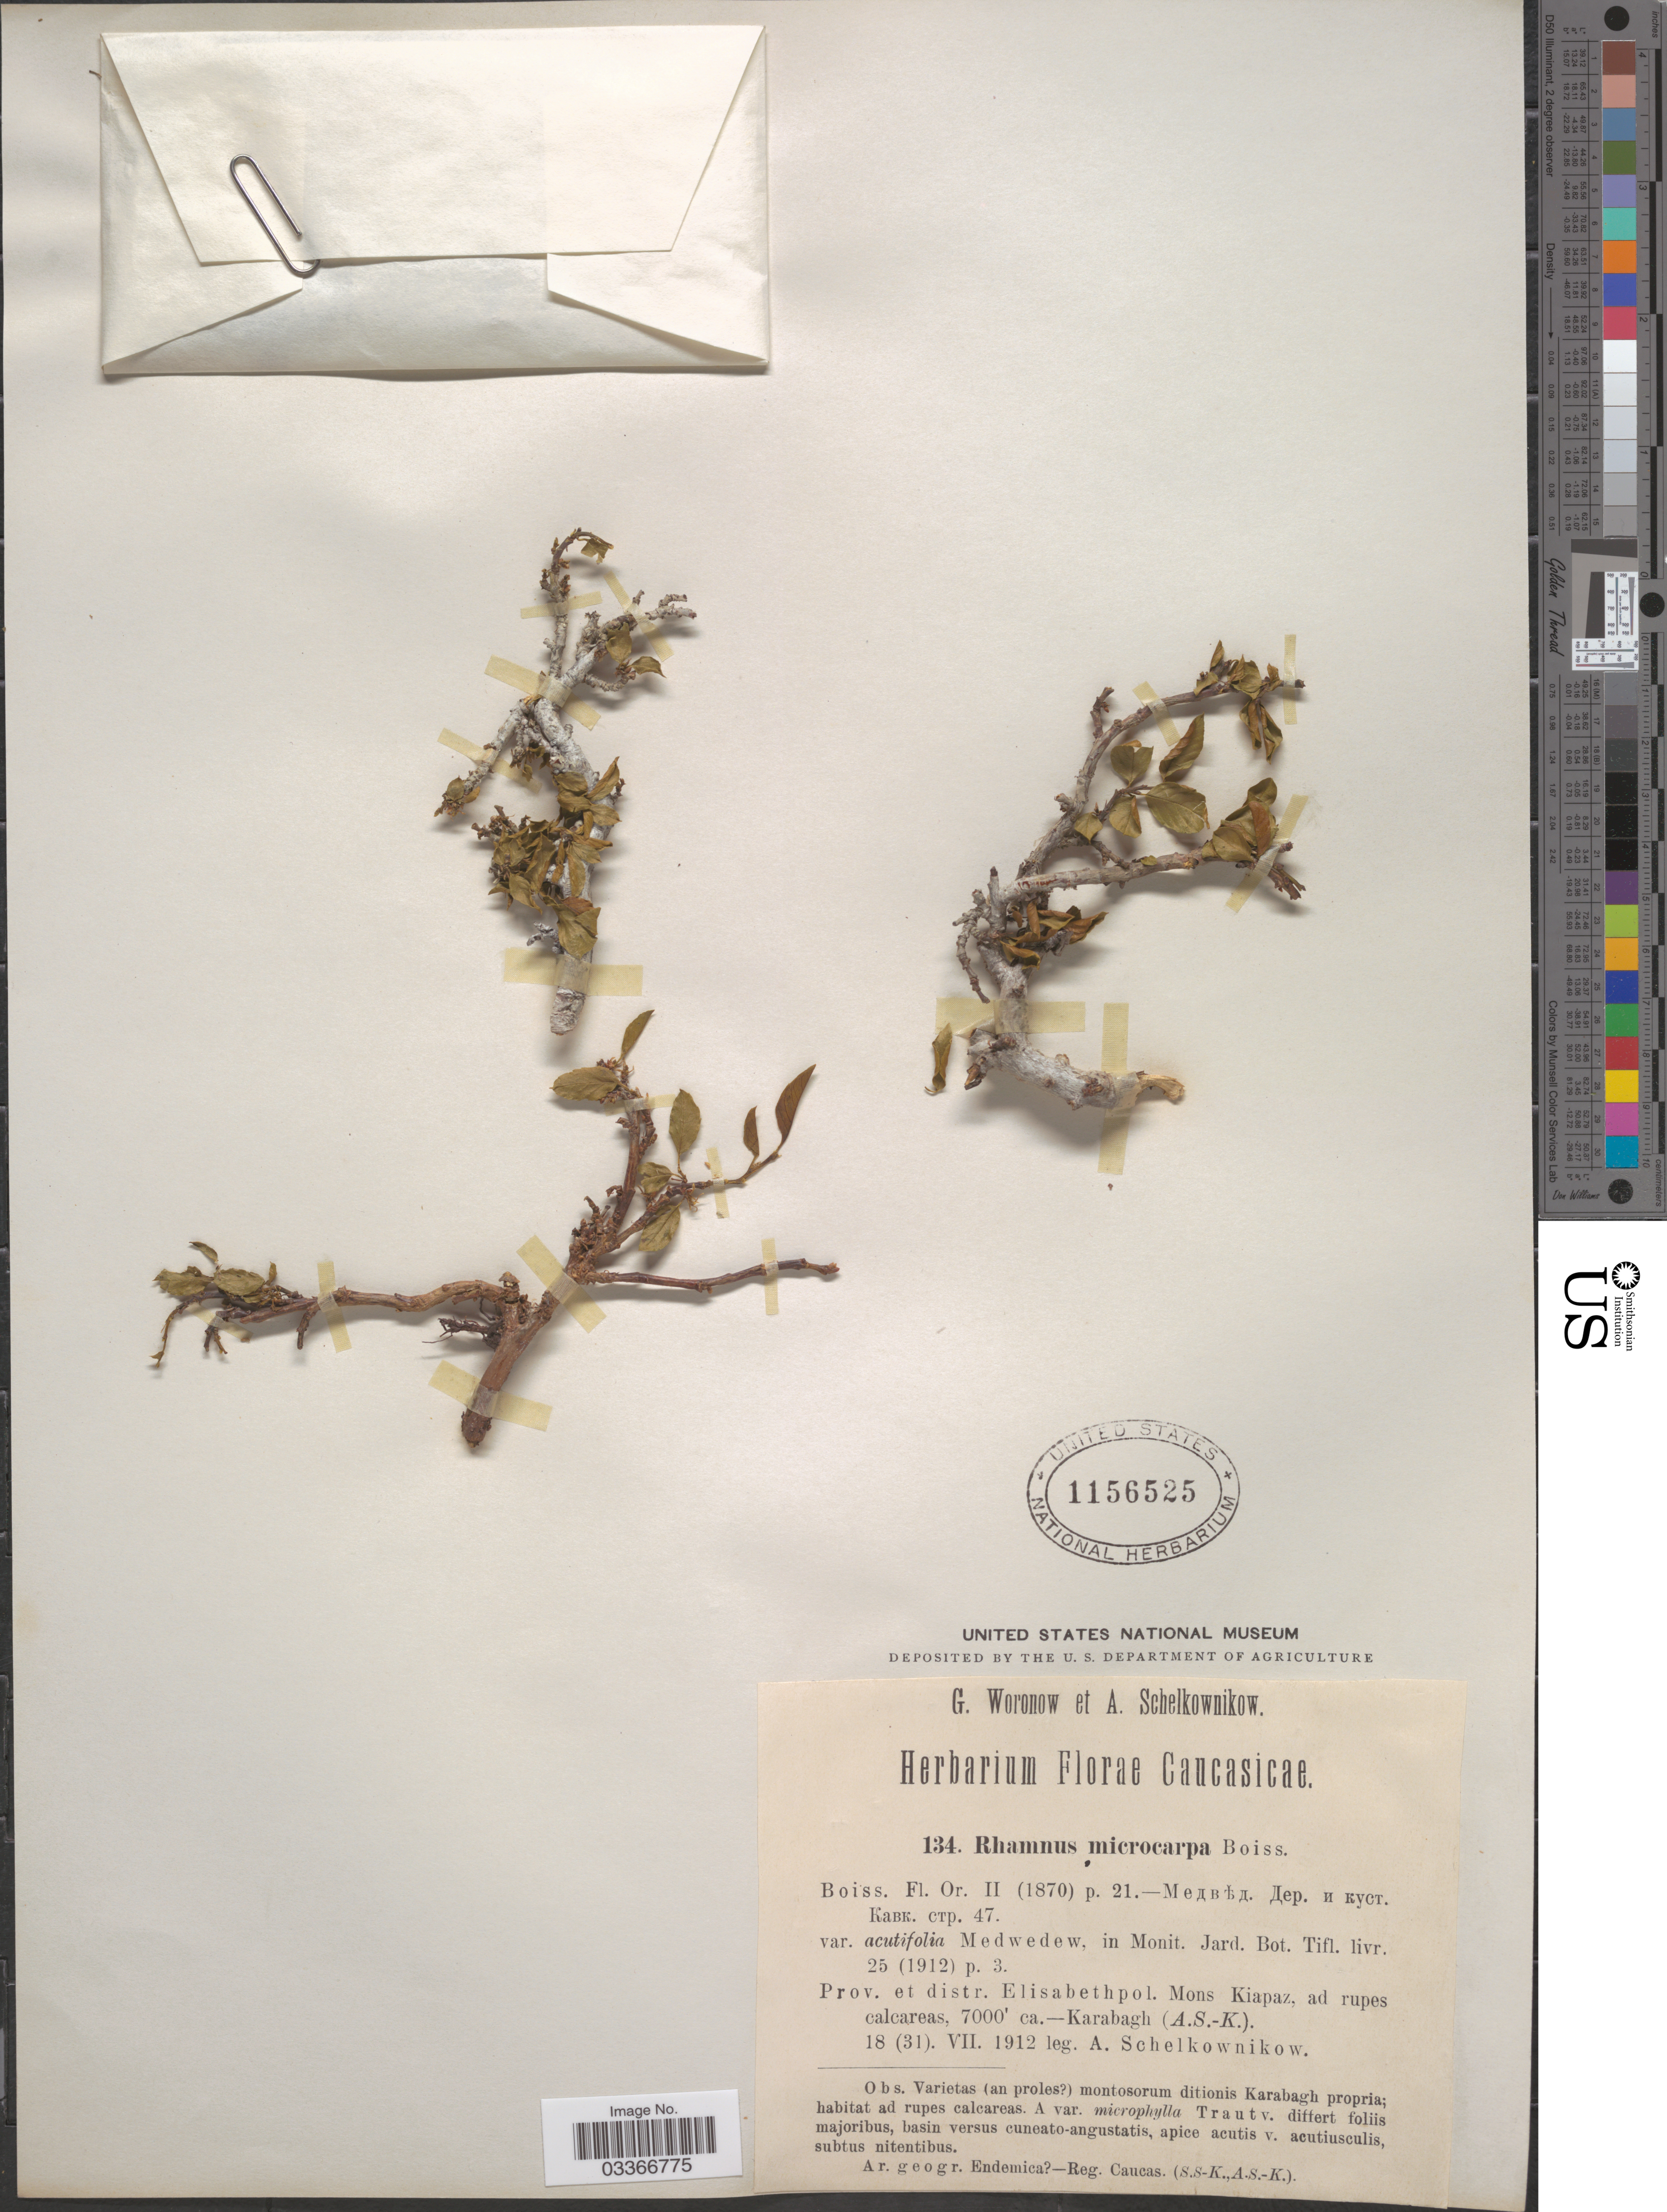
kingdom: Plantae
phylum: Tracheophyta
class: Magnoliopsida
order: Rosales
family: Rhamnaceae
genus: Rhamnus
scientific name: Rhamnus microcarpa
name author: Boiss.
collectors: A. Schelkownikow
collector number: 134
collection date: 1912-07-18/1912-07-31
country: Azerbaijan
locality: Prov. et distr. Elisabethpol. Mons Kiapaz, ad rupes calcareas. Karabagh (A.S.-K).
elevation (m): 2134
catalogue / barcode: US 1156525